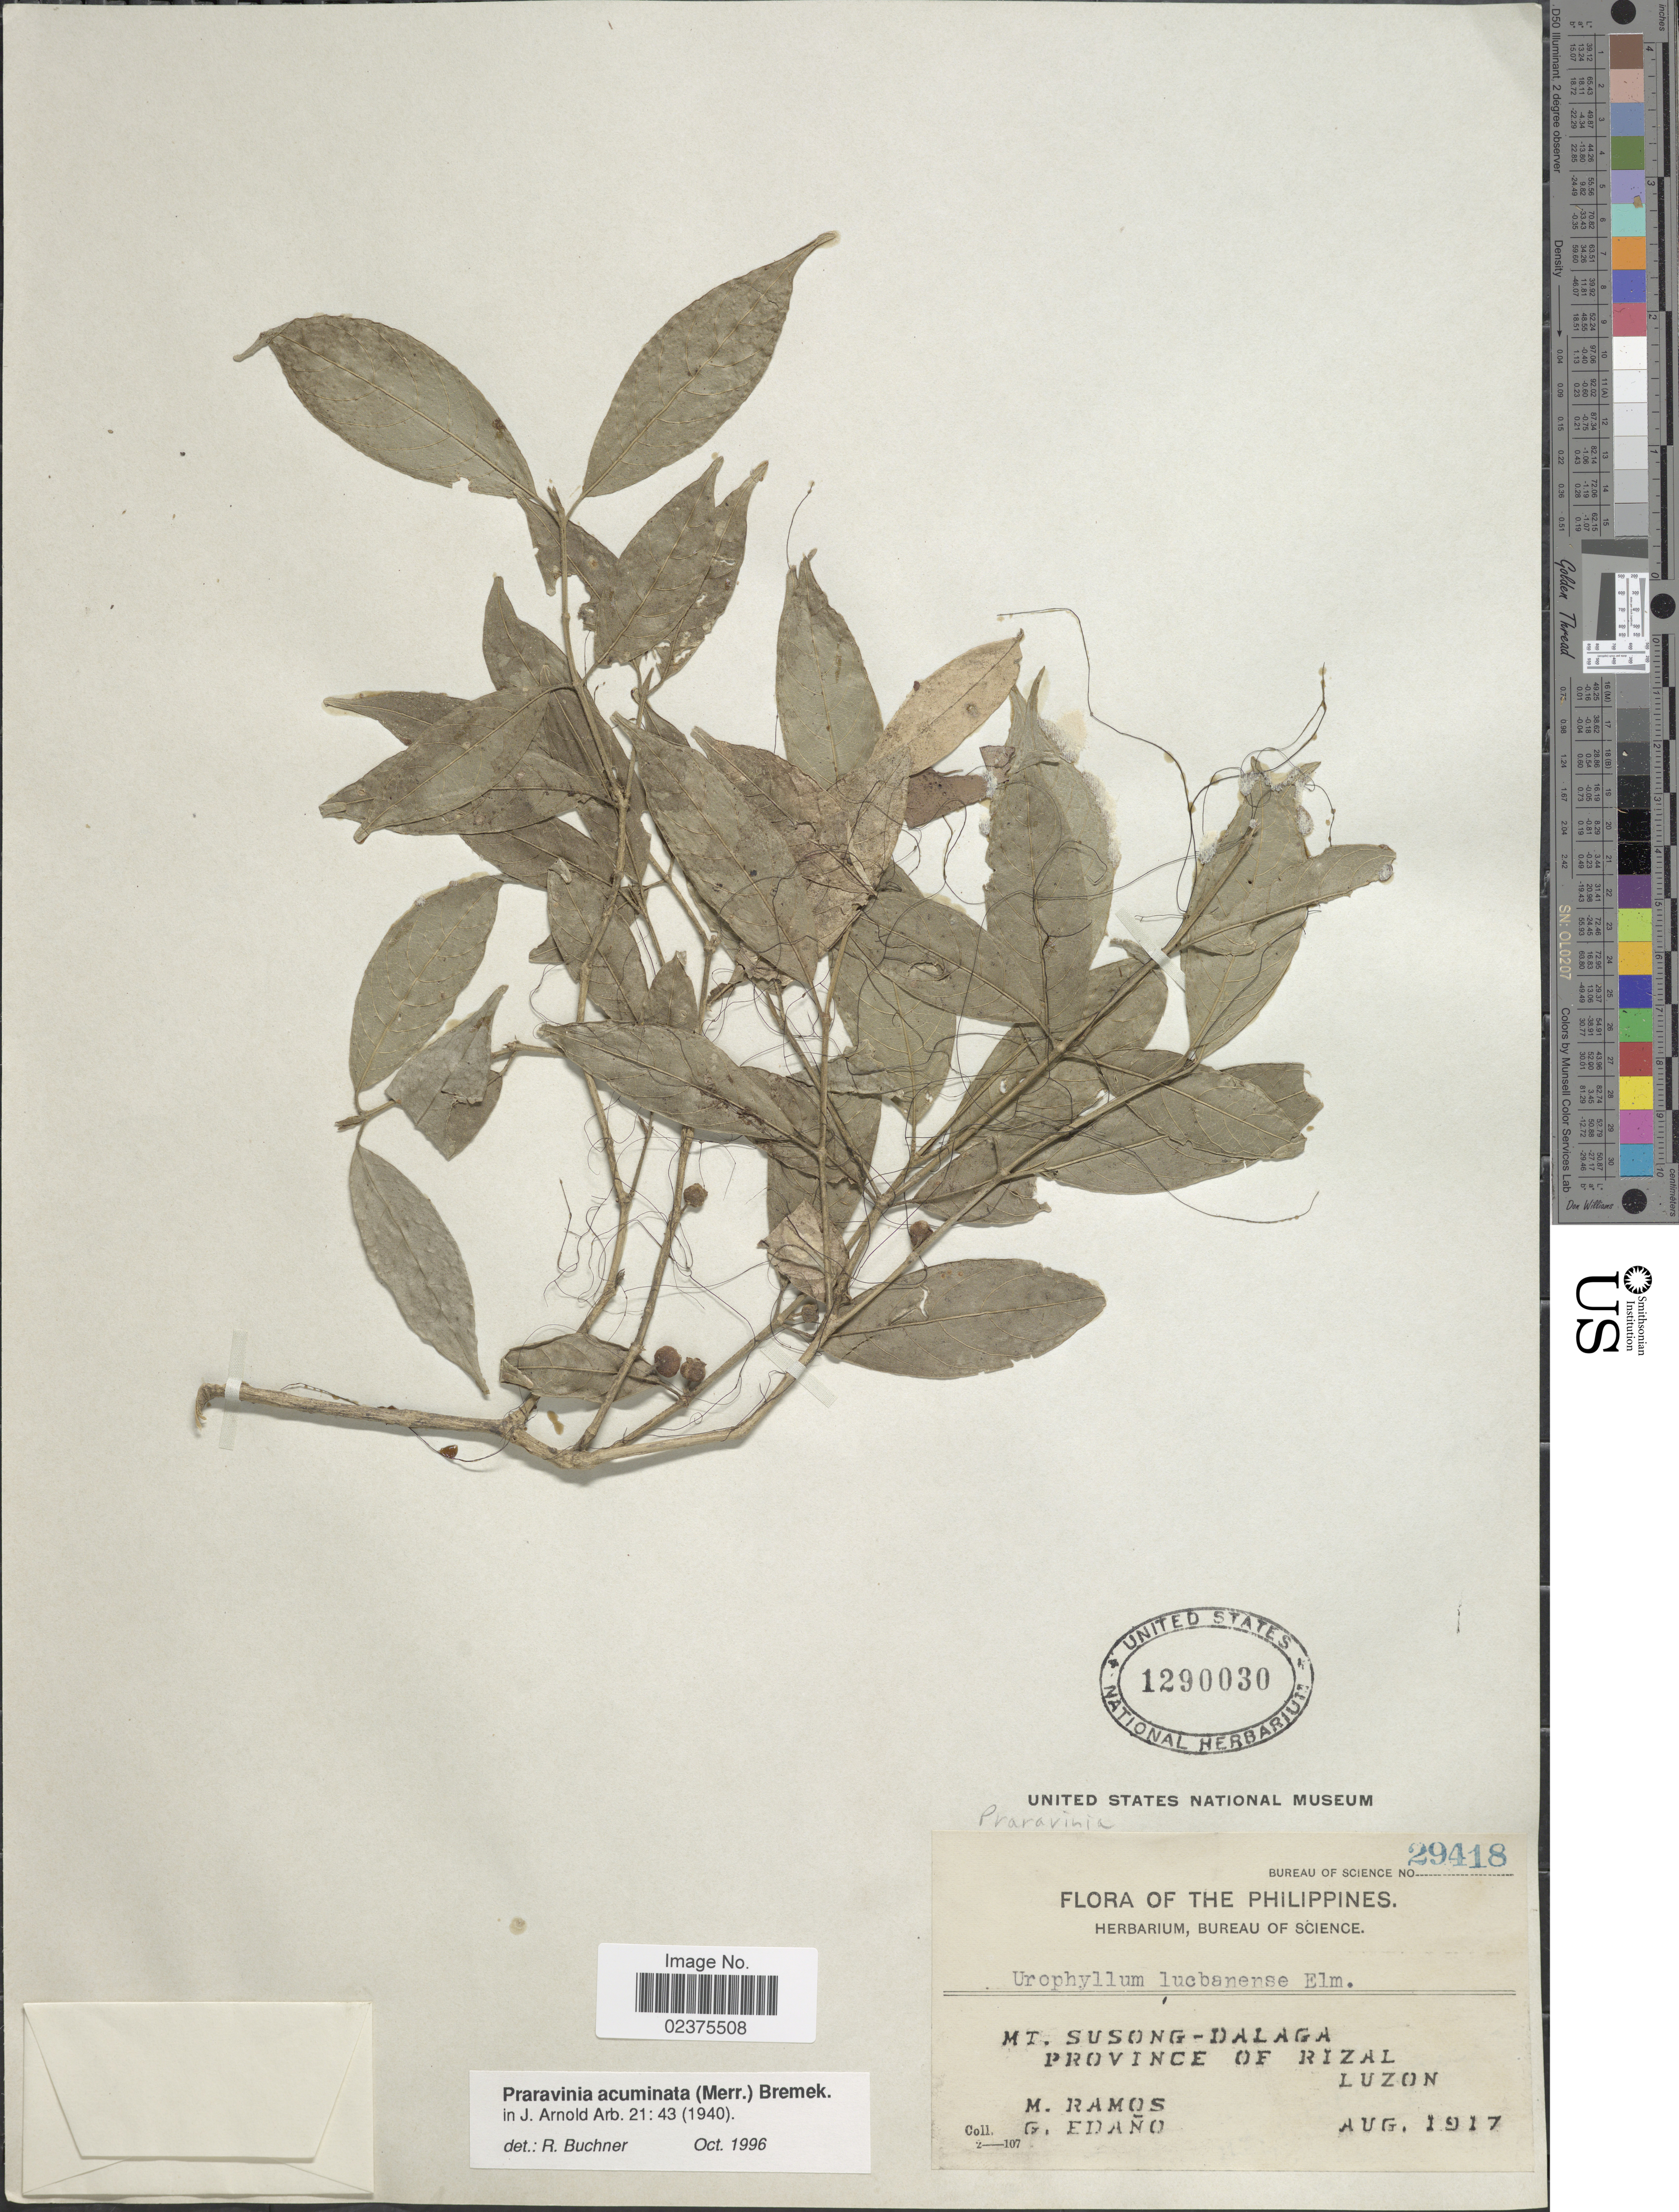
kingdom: Plantae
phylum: Tracheophyta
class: Magnoliopsida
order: Gentianales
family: Rubiaceae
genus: Praravinia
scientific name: Praravinia acuminata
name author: (Merr.) Bremek.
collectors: M. Ramos & G. Edaño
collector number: Bureau of Science 29418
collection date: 1917-08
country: Philippines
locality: Mt. Susong-Dalaga, Province of Rizal, Luzon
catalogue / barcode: US 1290030